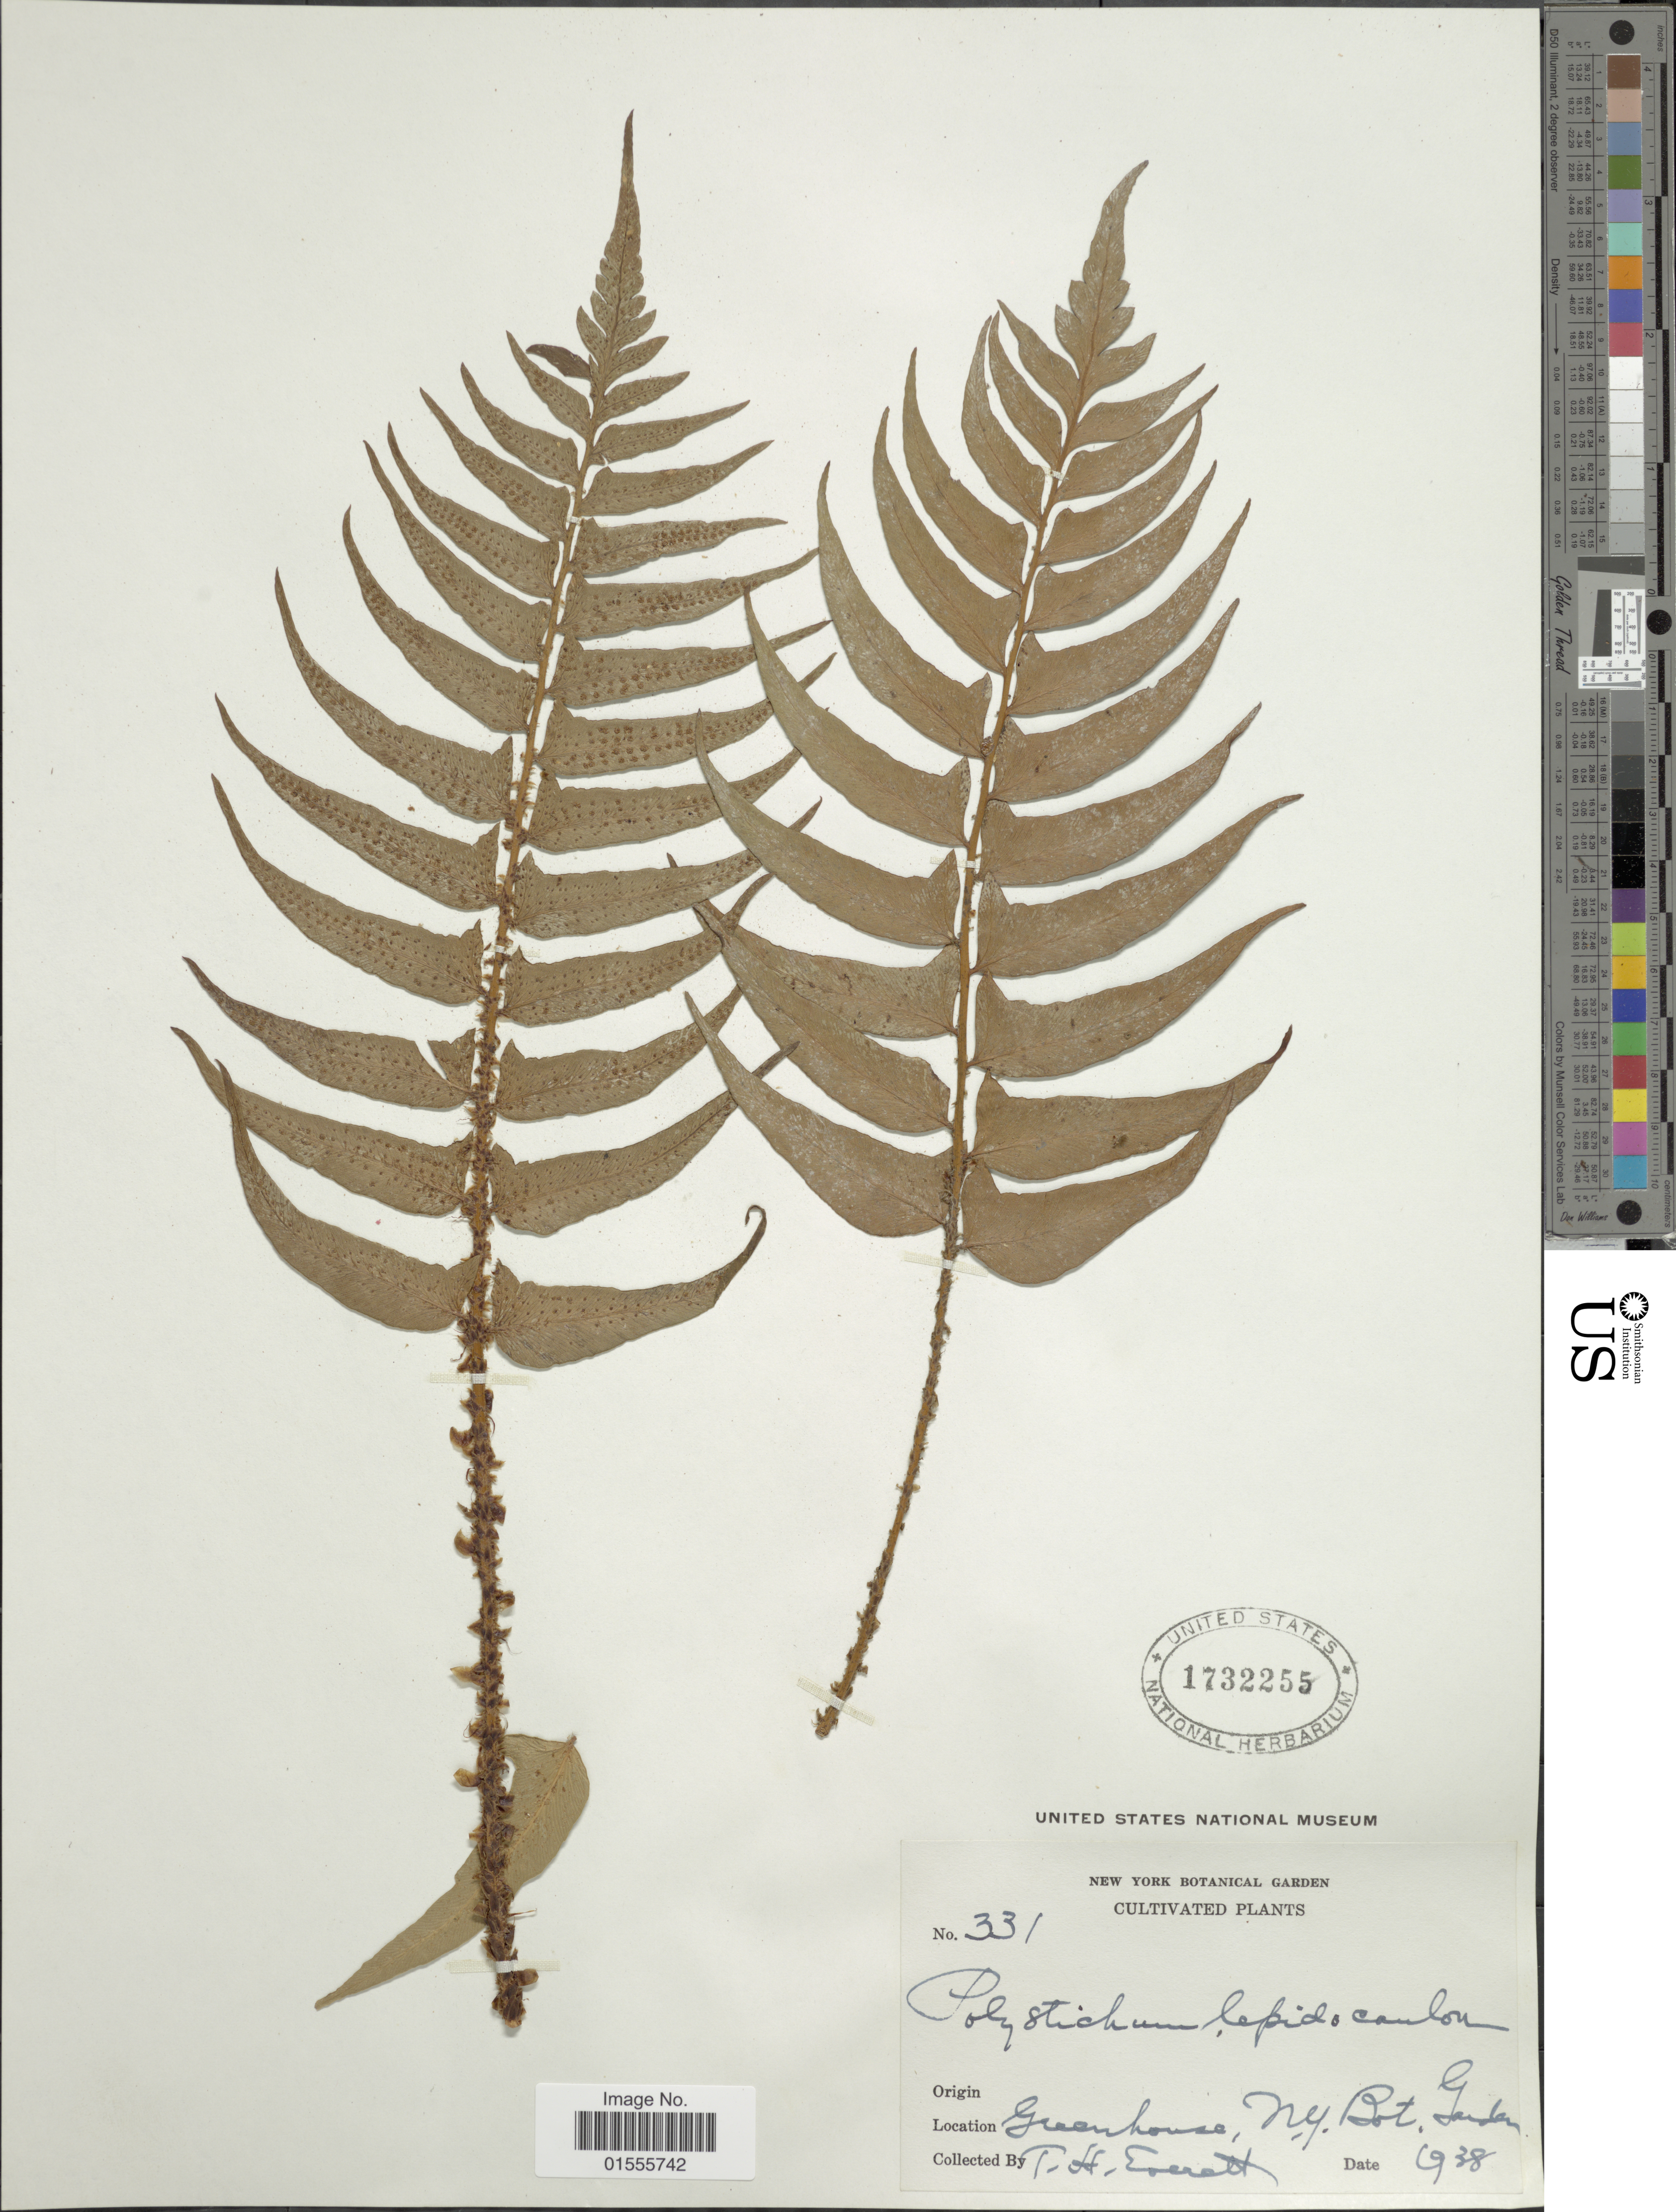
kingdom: Plantae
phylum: Tracheophyta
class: Polypodiopsida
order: Polypodiales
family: Dryopteridaceae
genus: Cyrtomidictyum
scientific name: Cyrtomidictyum lepidocaulon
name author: (Hook.) Ching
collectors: T. Everett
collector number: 331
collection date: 1938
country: United States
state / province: New York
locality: Greenhouse, N.Y. Bot Garden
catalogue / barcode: US 1732255